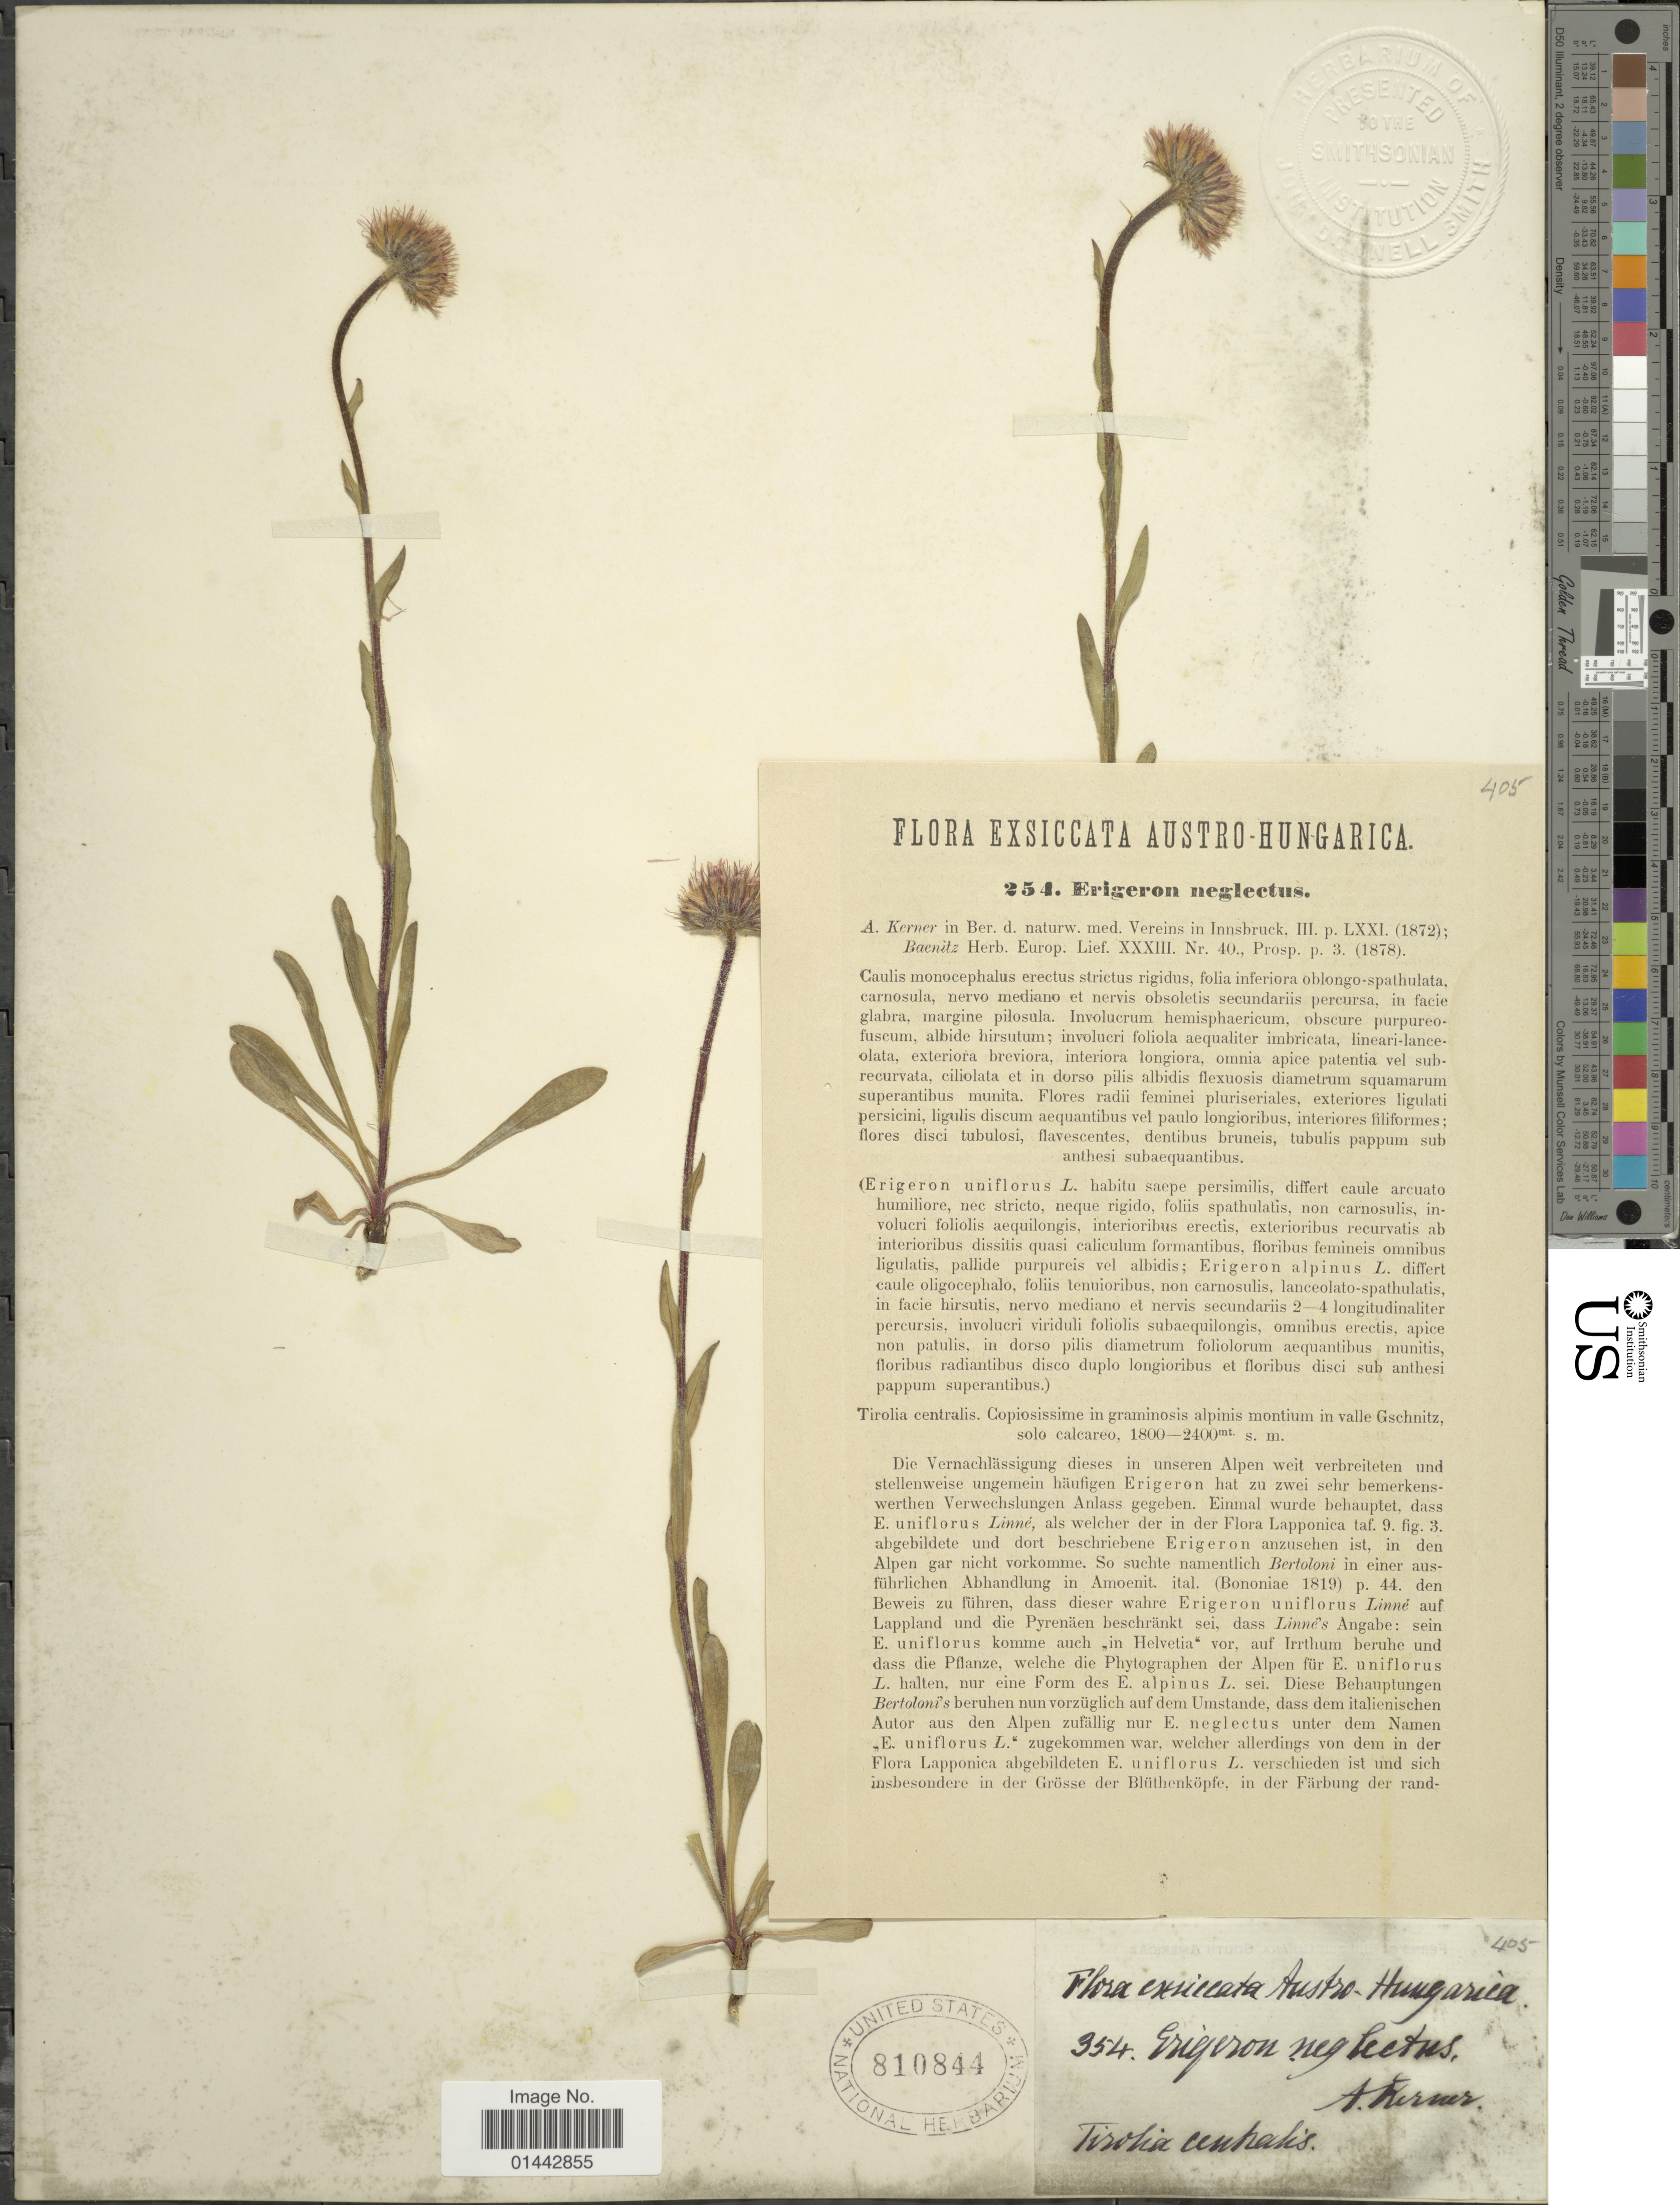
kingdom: Plantae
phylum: Tracheophyta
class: Magnoliopsida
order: Asterales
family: Asteraceae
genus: Erigeron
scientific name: Erigeron neglectus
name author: A. Kern.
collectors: A. Kerner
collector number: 254/354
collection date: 1872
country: Austria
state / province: Tirol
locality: Tirolia centralis, Copiosissime in graminosis alpinis montium in valle Gschnitz.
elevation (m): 1800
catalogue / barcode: US 810844